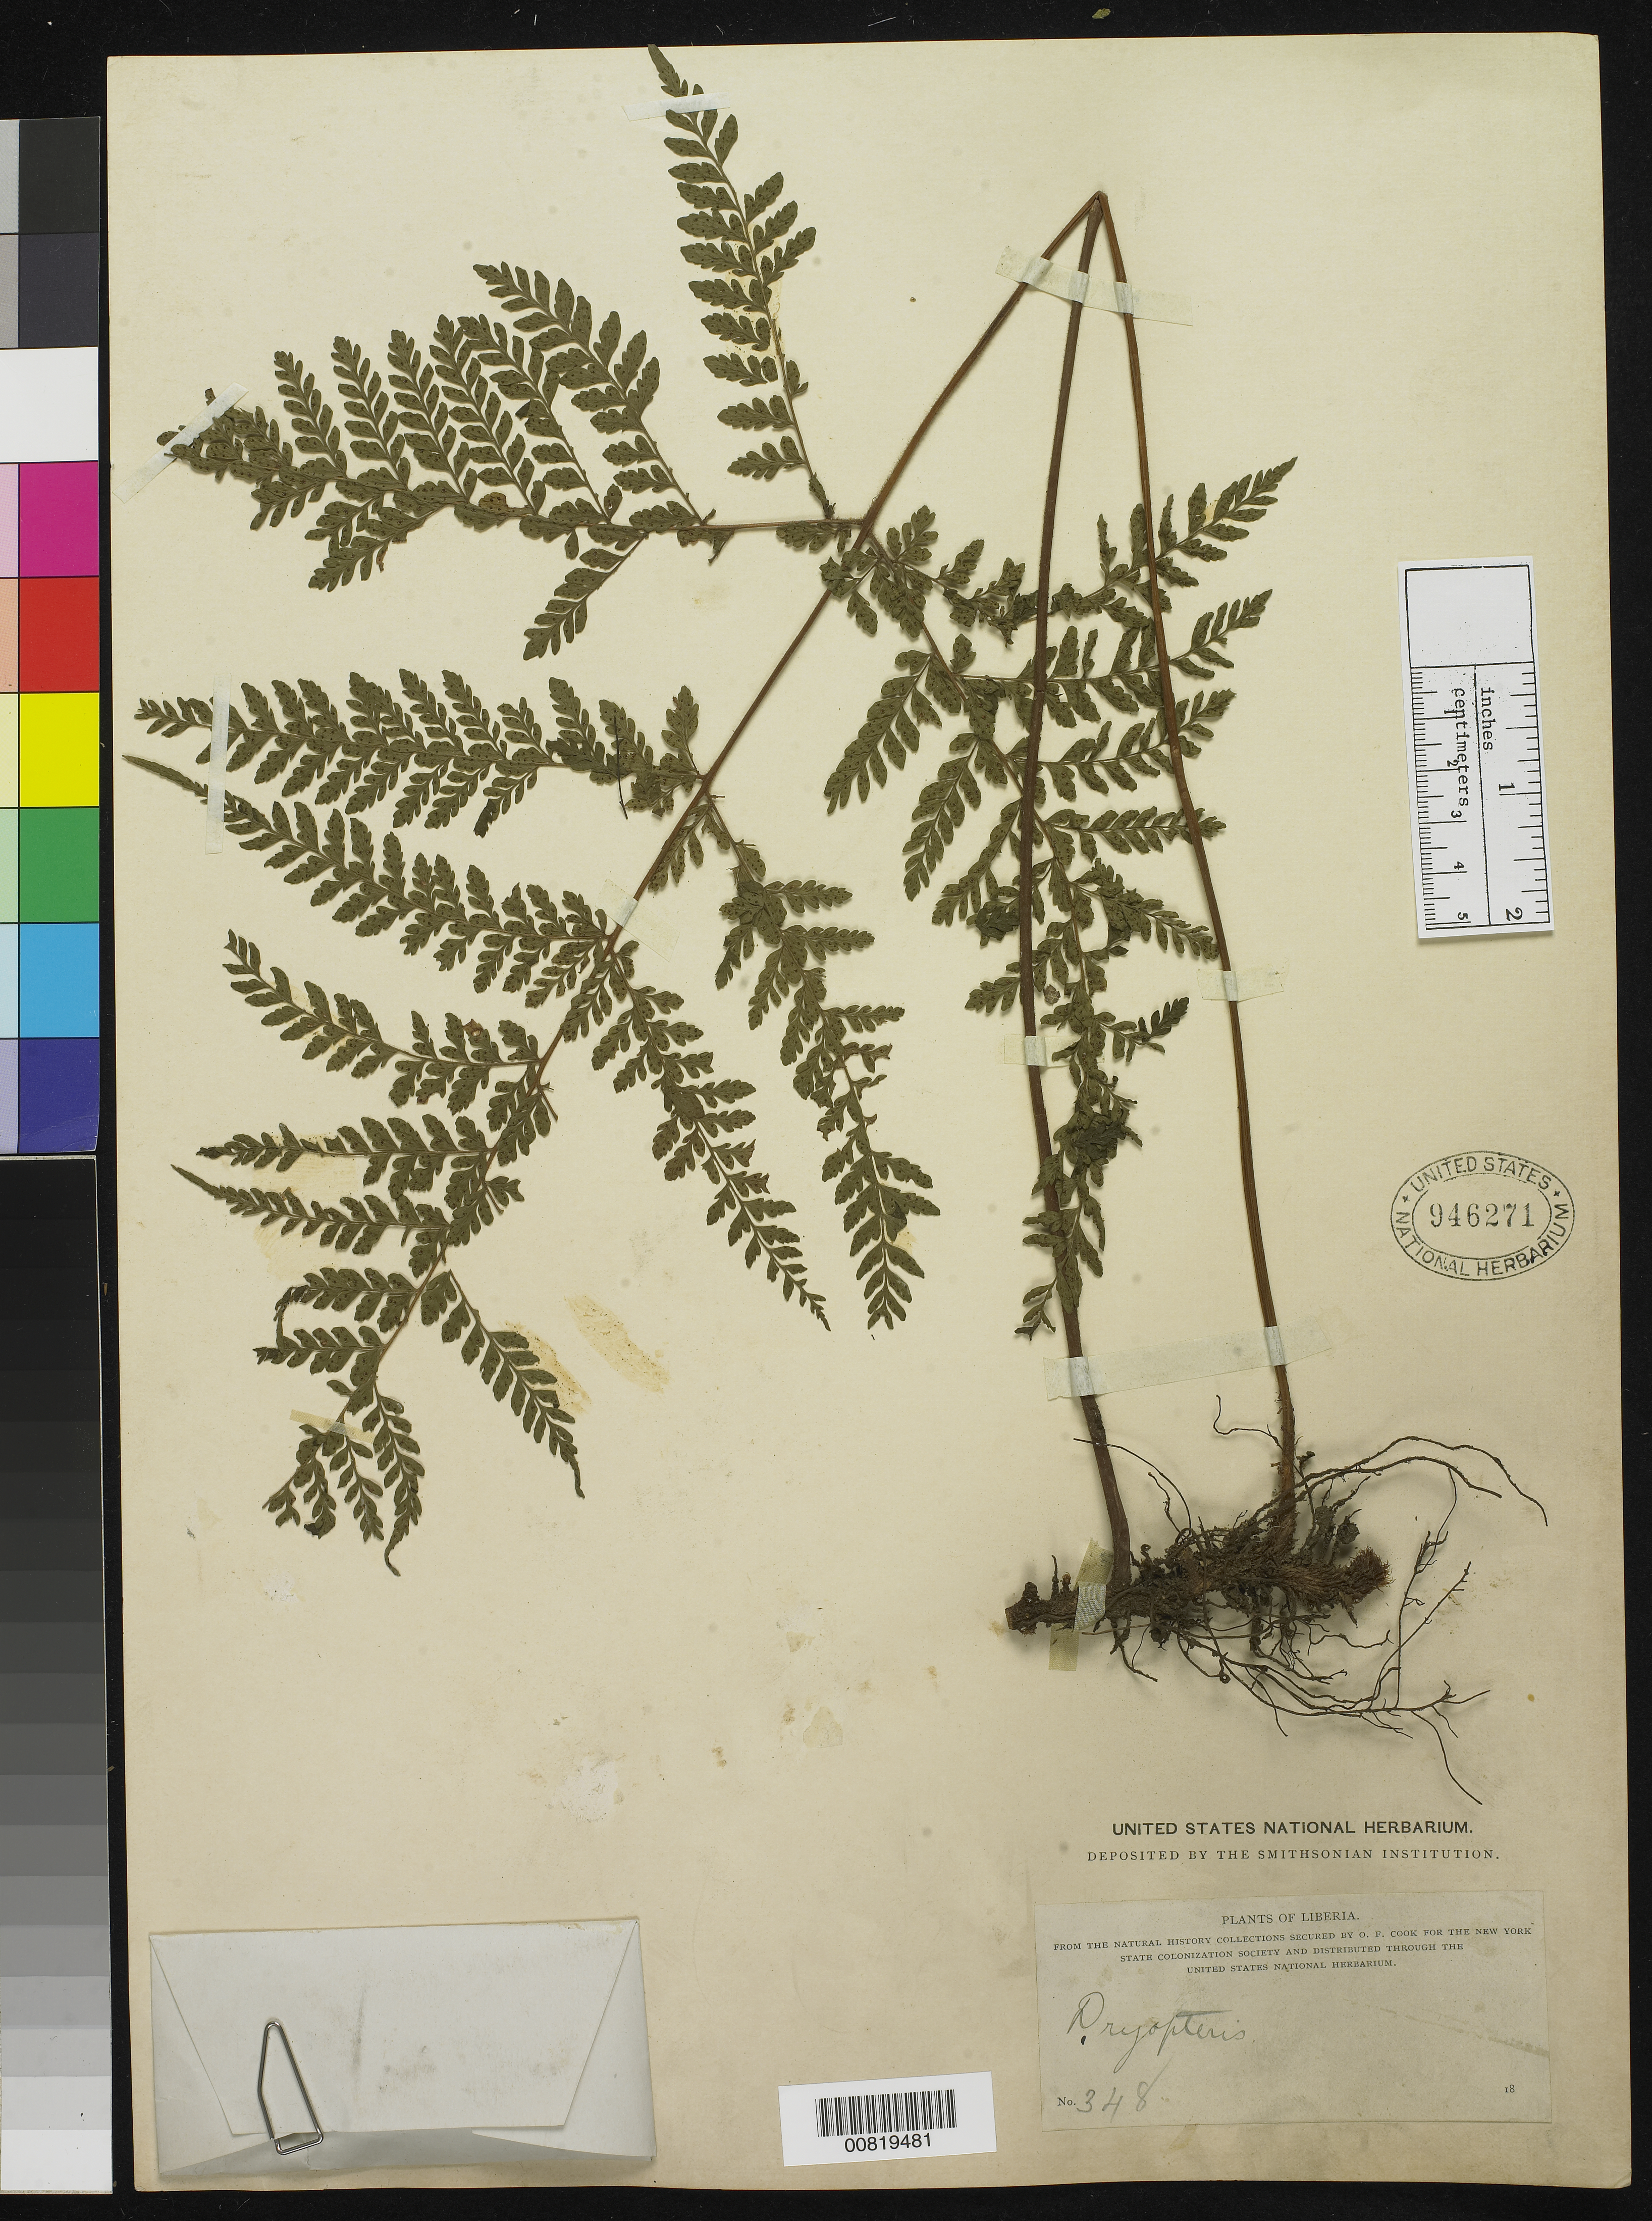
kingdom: Plantae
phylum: Tracheophyta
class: Polypodiopsida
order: Polypodiales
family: Tectariaceae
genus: Triplophyllum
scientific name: Triplophyllum speciosum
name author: (Mett. ex Kuhn)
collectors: O. F. Cook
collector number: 348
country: Liberia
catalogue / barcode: US 946271